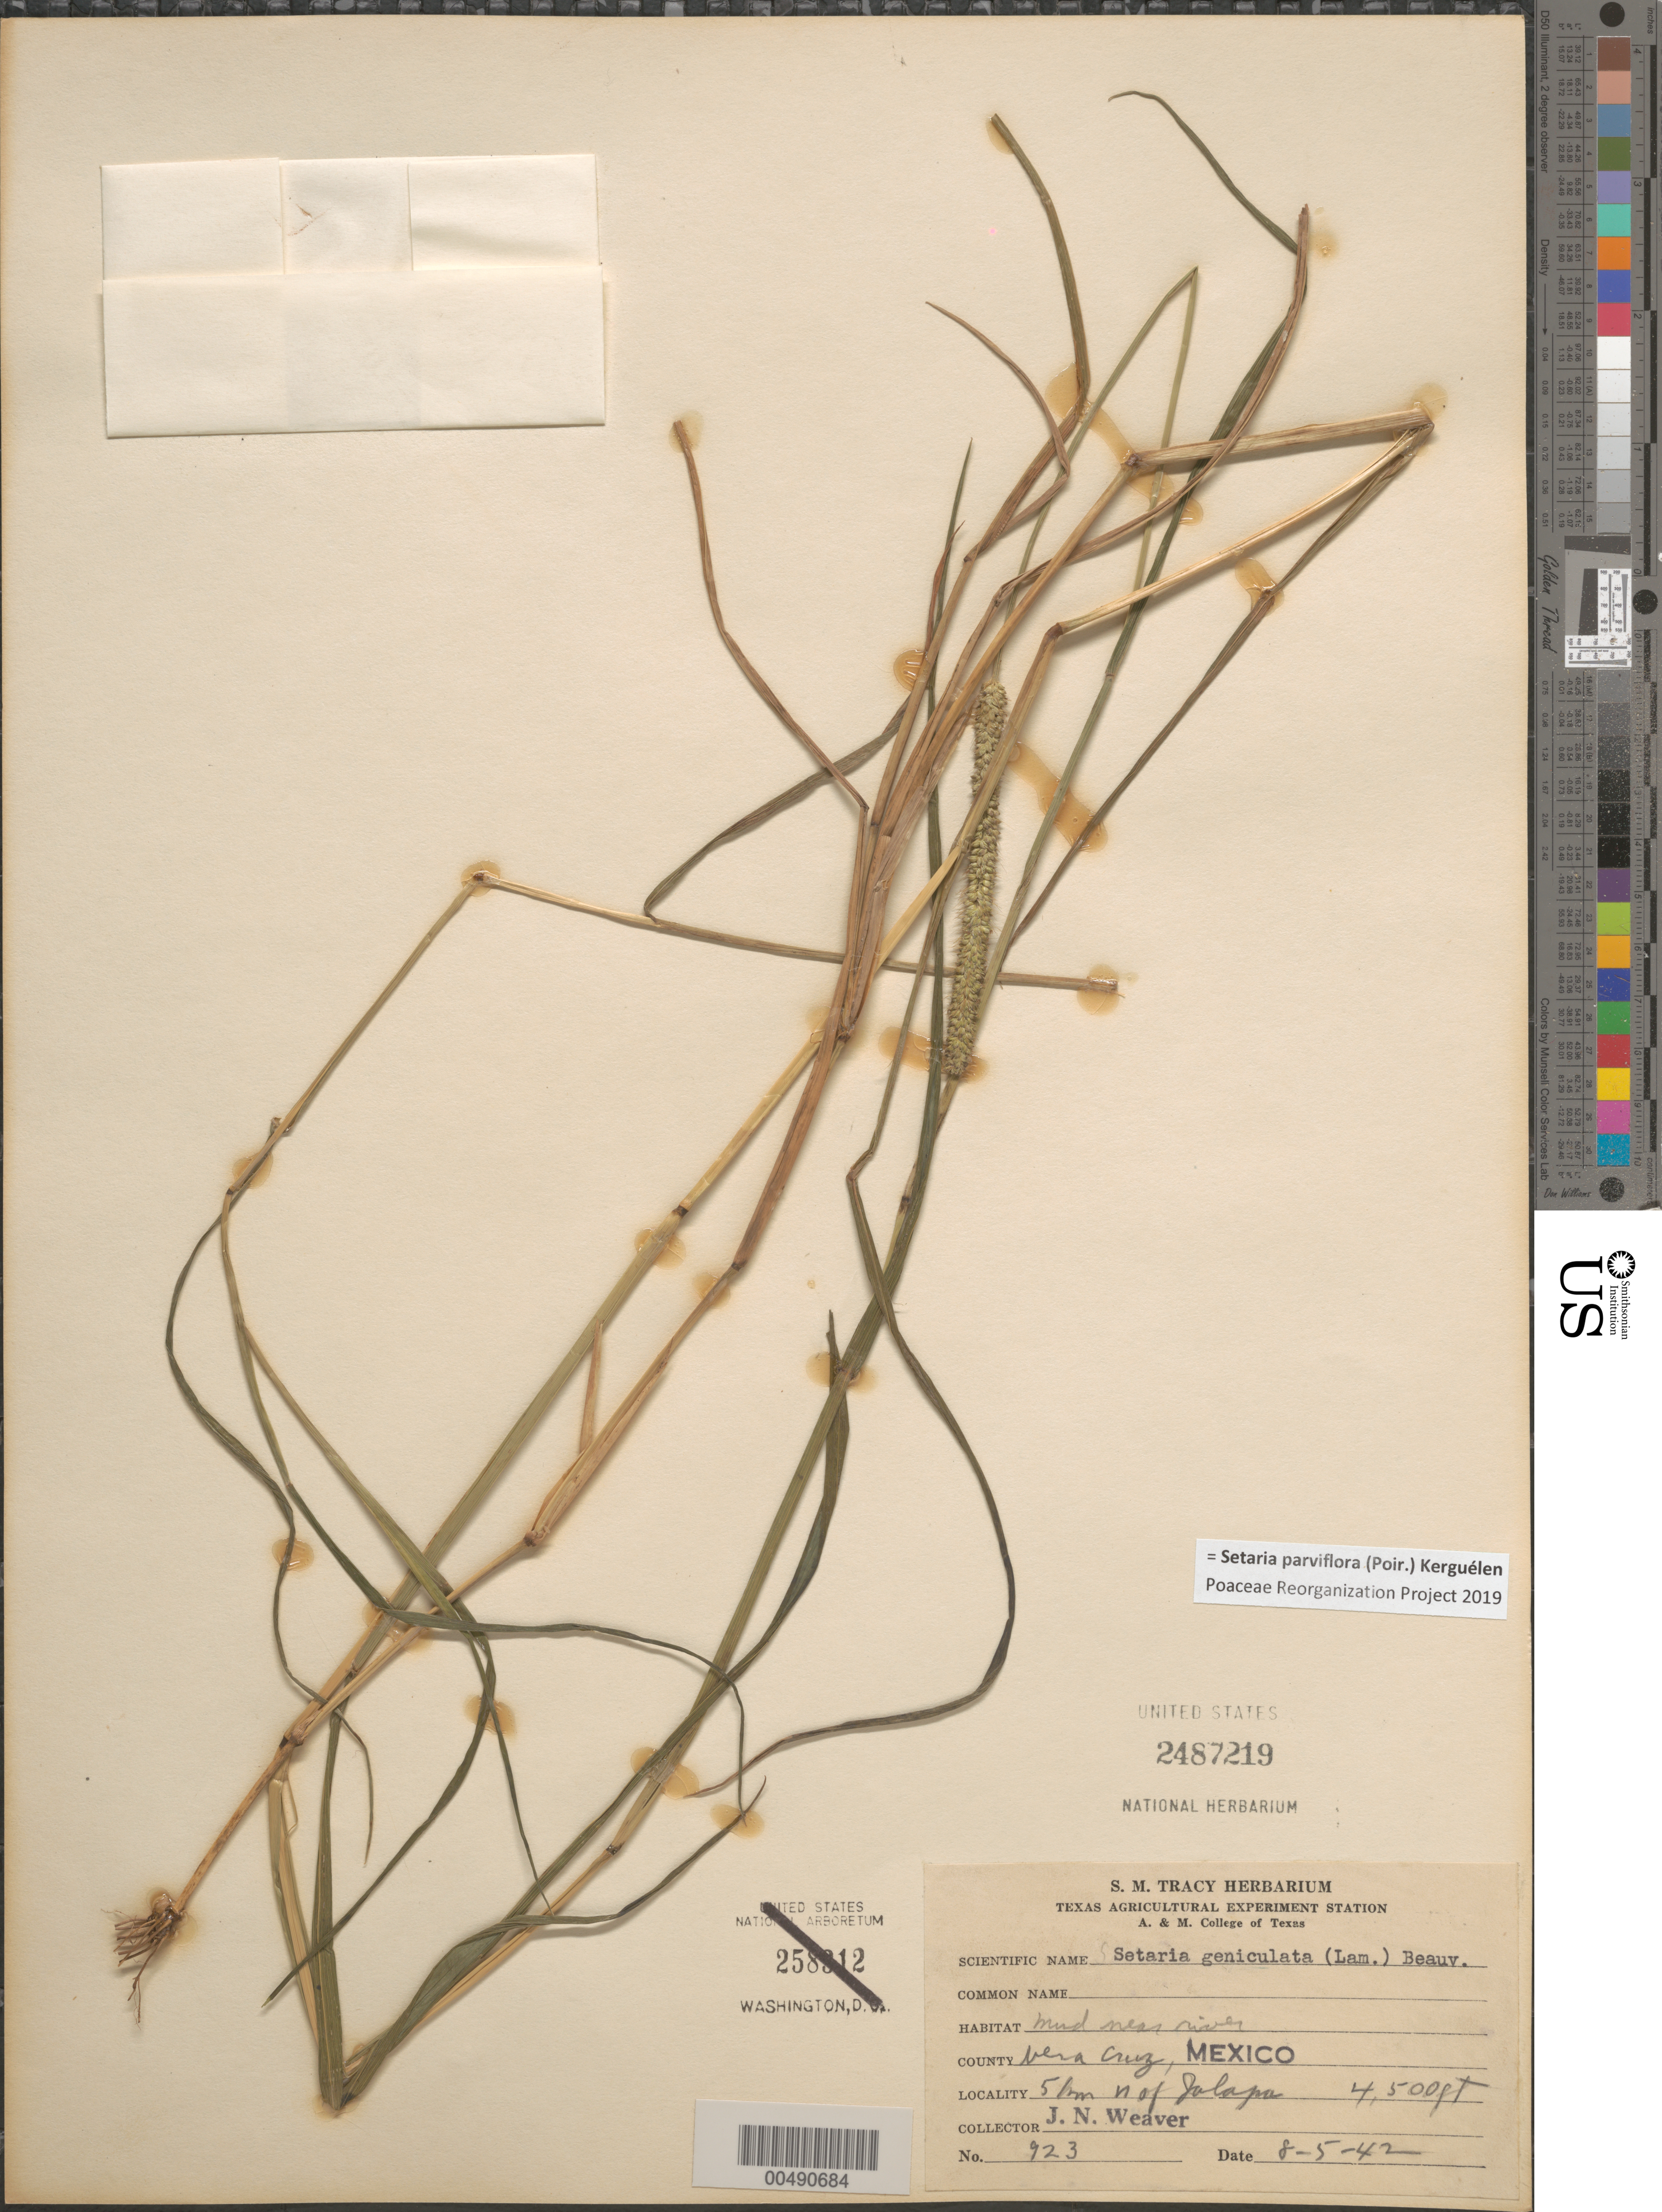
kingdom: Plantae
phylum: Tracheophyta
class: Liliopsida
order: Poales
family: Poaceae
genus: Setaria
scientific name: Setaria parviflora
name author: (Poir.) Kerguélen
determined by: Poaceae Reorganization Project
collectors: J. N. Weaver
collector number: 923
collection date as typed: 8 May 1942 or 5 Aug 1942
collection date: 1942-05-08 or 1942-08-05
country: Mexico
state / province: Veracruz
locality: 5 km N of Jalapa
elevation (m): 1372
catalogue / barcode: US 2487219